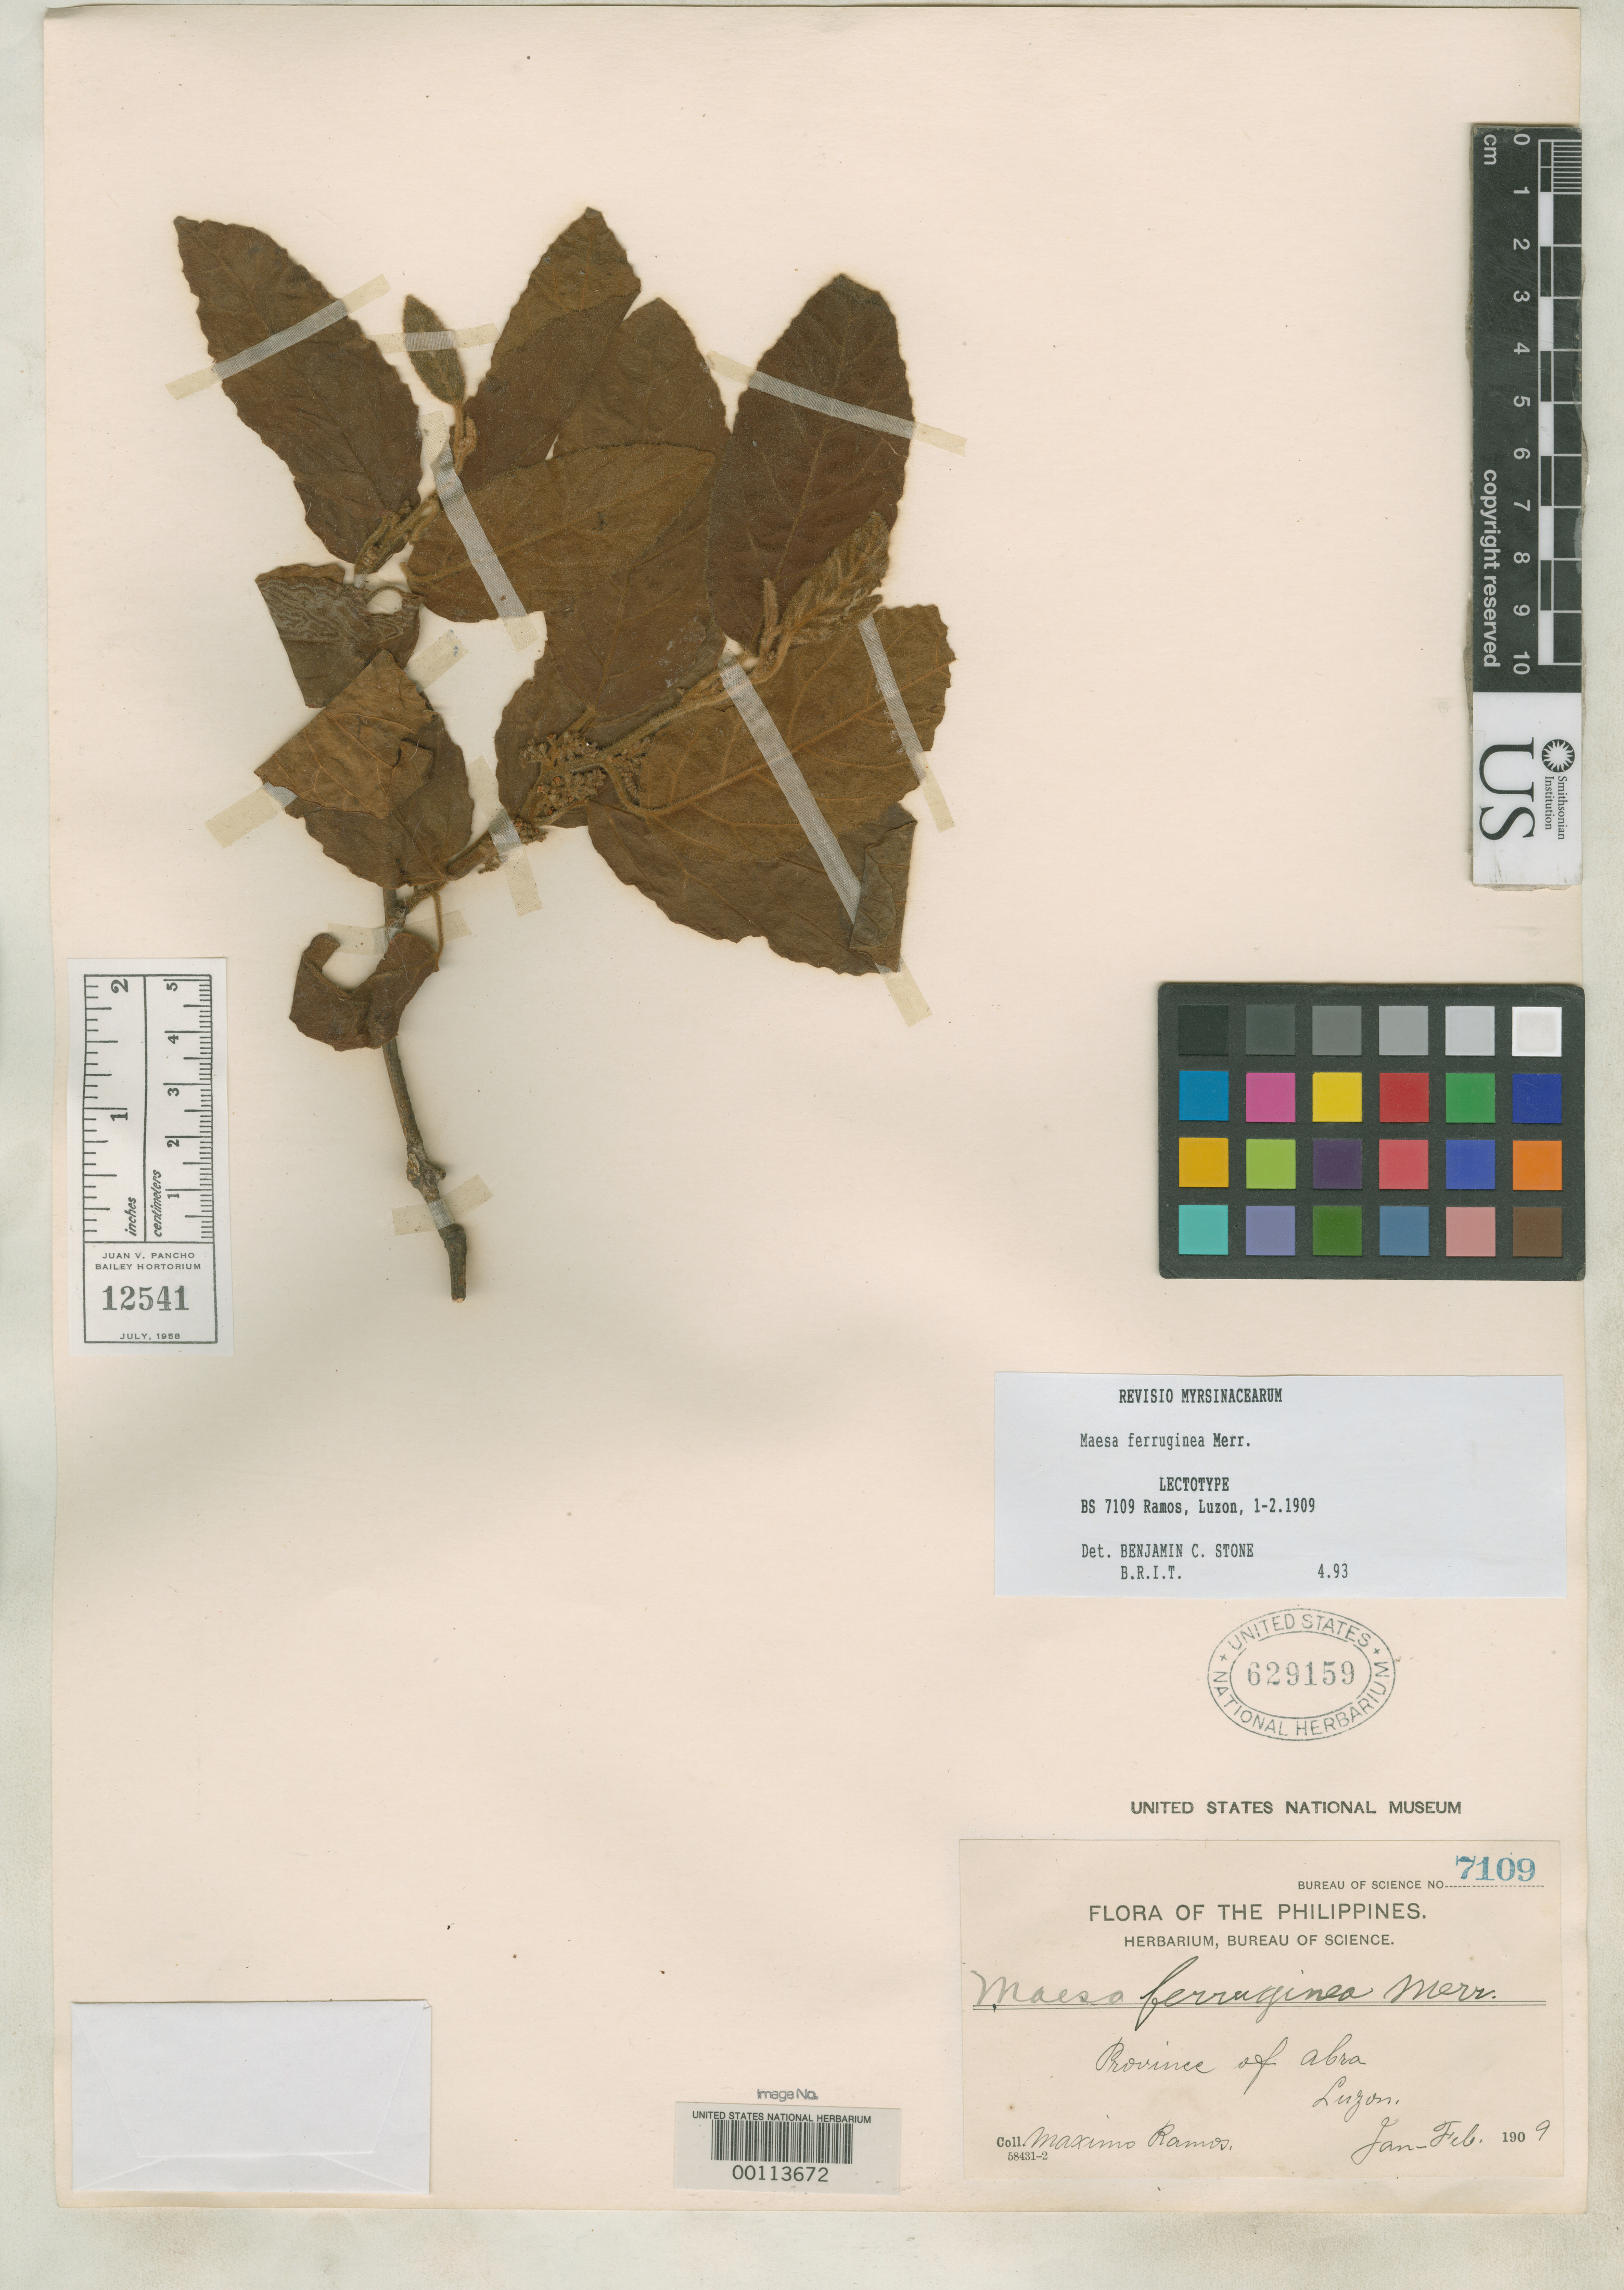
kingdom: Plantae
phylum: Tracheophyta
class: Magnoliopsida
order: Ericales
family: Primulaceae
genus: Maesa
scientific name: Maesa ferruginea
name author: Merr.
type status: Isotype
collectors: M. Ramos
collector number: Bur. Sci. 7109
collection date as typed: Jan 1909 to -- Feb 1909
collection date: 1909-01/1909-02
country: Philippines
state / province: Cordillera (Administrative Region)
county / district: Abra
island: Luzon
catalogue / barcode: US 629159